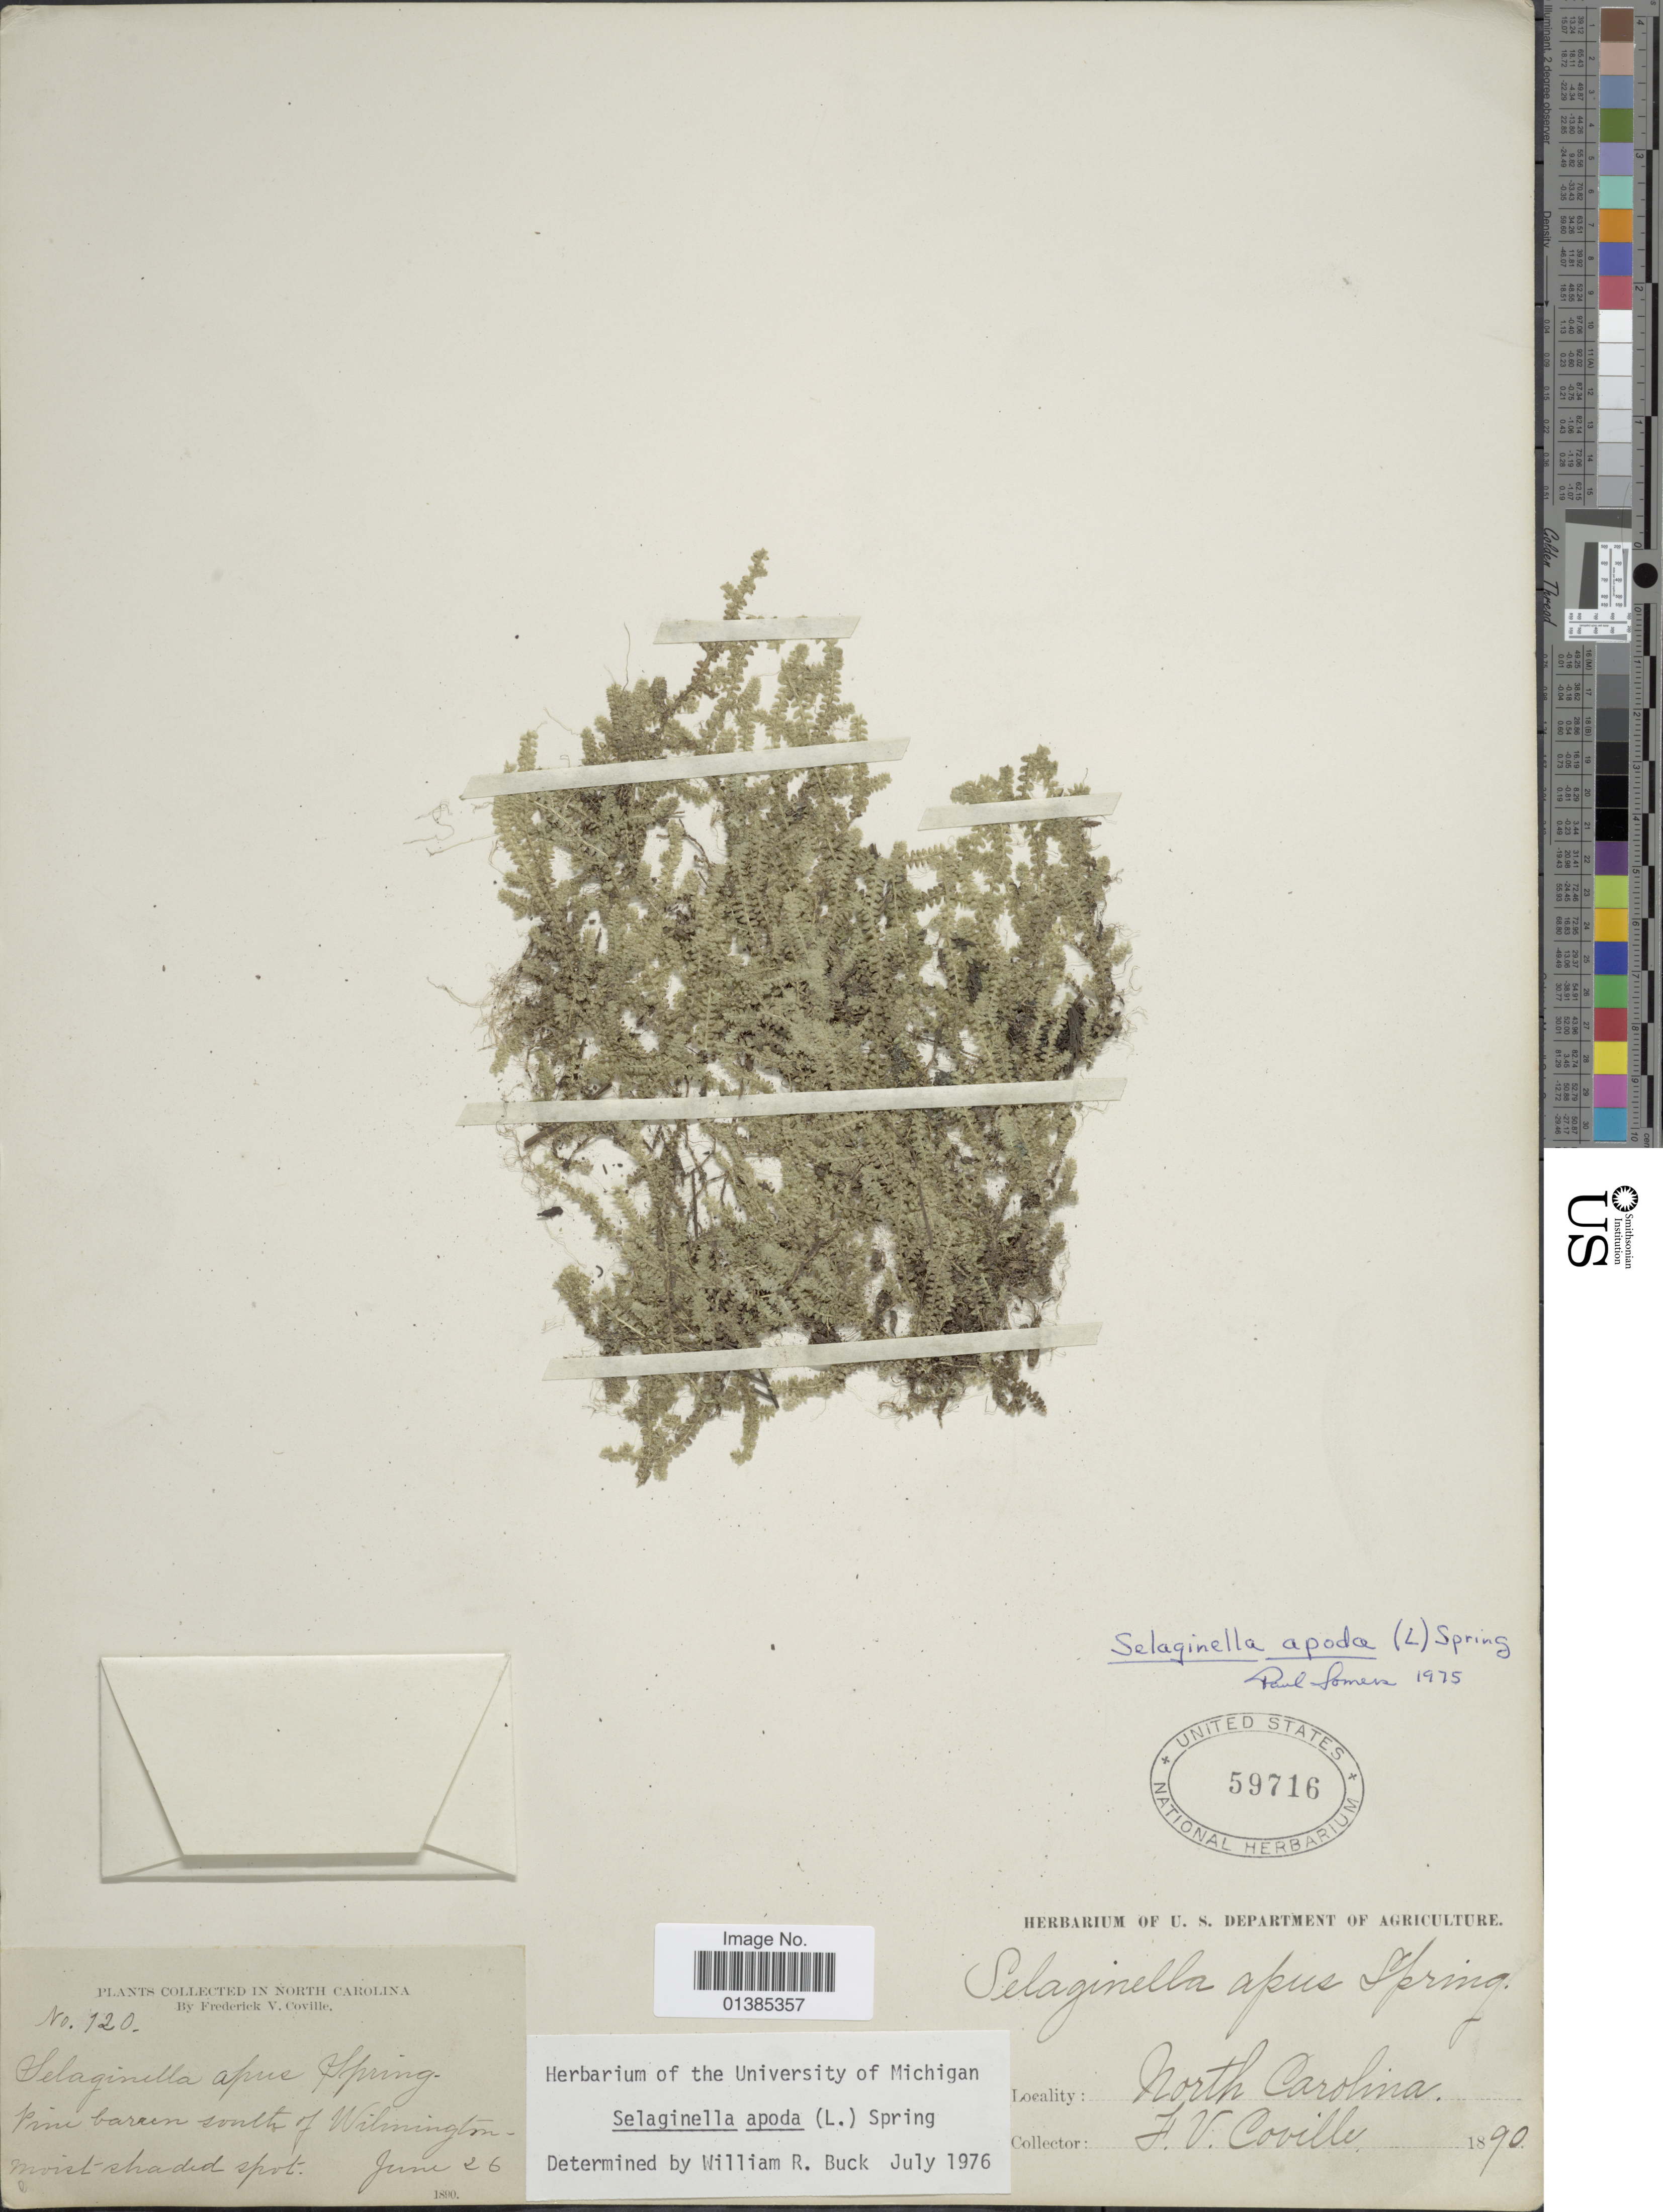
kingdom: Plantae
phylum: Tracheophyta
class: Lycopodiopsida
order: Selaginellales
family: Selaginellaceae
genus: Selaginella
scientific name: Selaginella apus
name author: Spring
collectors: F. V. Coville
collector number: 120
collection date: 1890-06-26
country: United States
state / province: North Carolina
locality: Pine barren south of Wilmington.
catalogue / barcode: US 59716